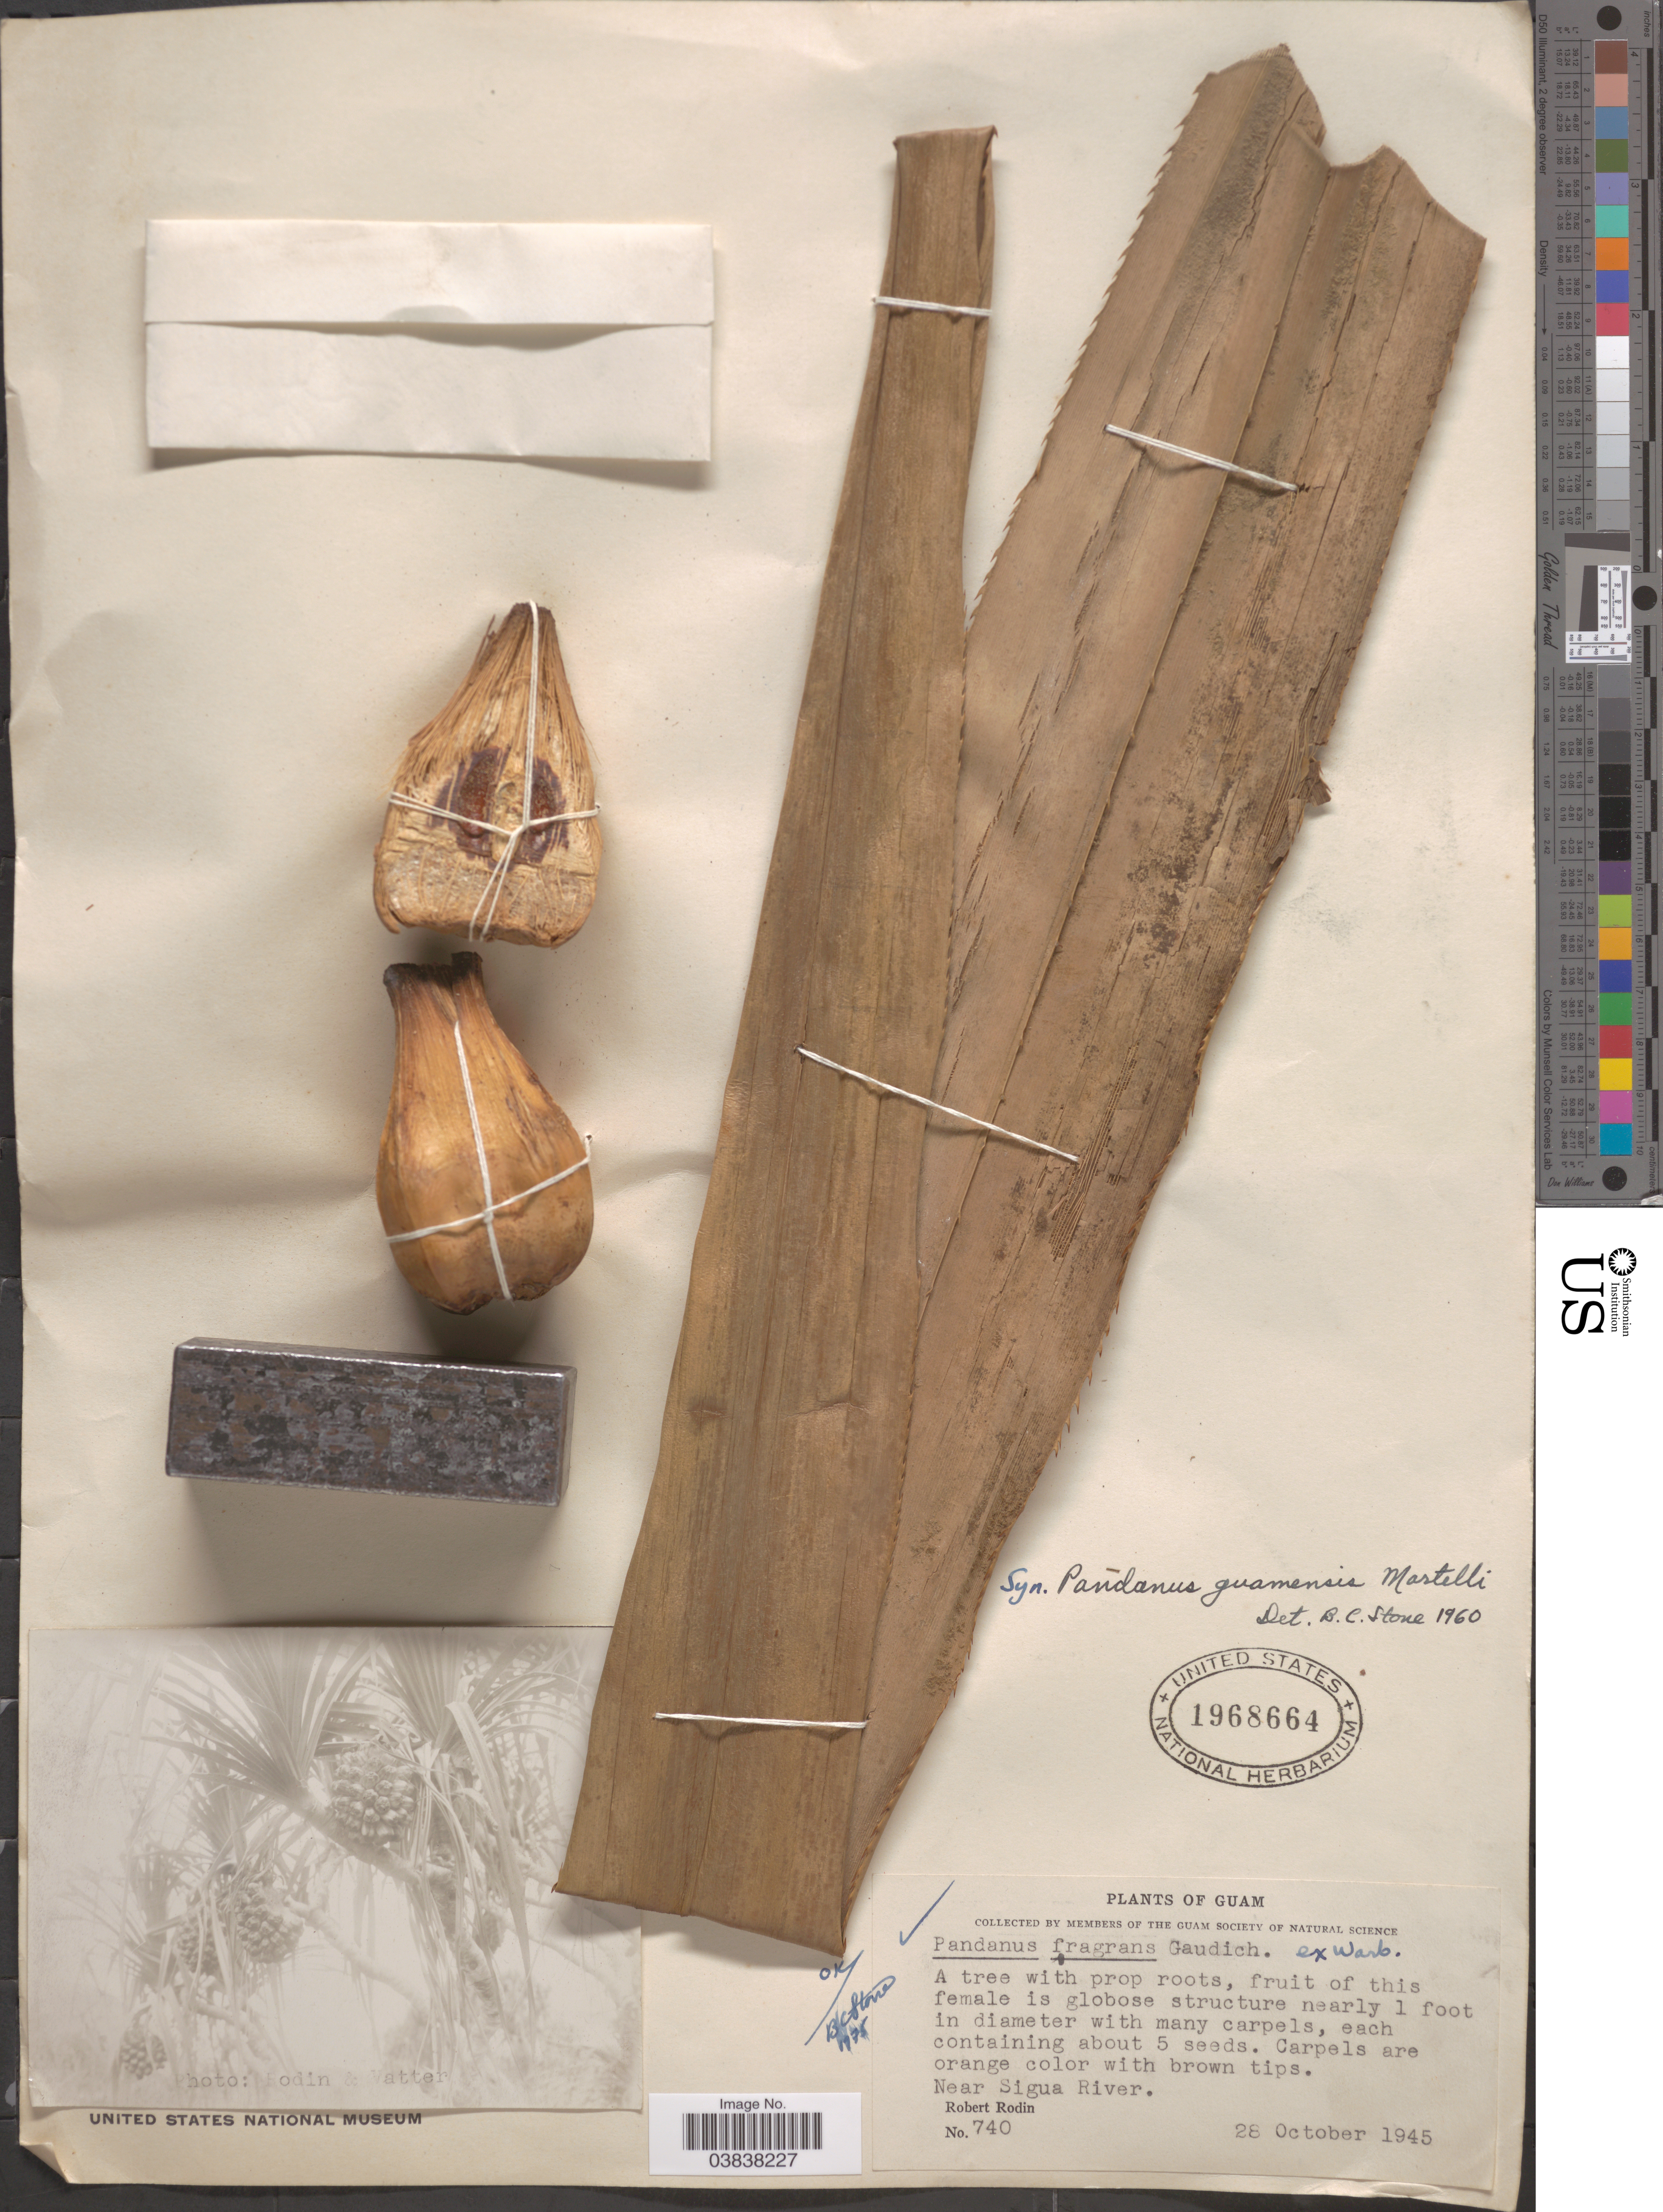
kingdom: Plantae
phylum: Tracheophyta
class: Liliopsida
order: Pandanales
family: Pandanaceae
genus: Pandanus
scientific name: Pandanus tectorius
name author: Parkinson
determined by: Strong, Mark T., (BOT), Smithsonian Institution - National Museum of Natural History (UNITED STATES)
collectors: R. Rodin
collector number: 740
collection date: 1945-10-28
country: Guam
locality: Near Sigua River.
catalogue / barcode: US 1968664